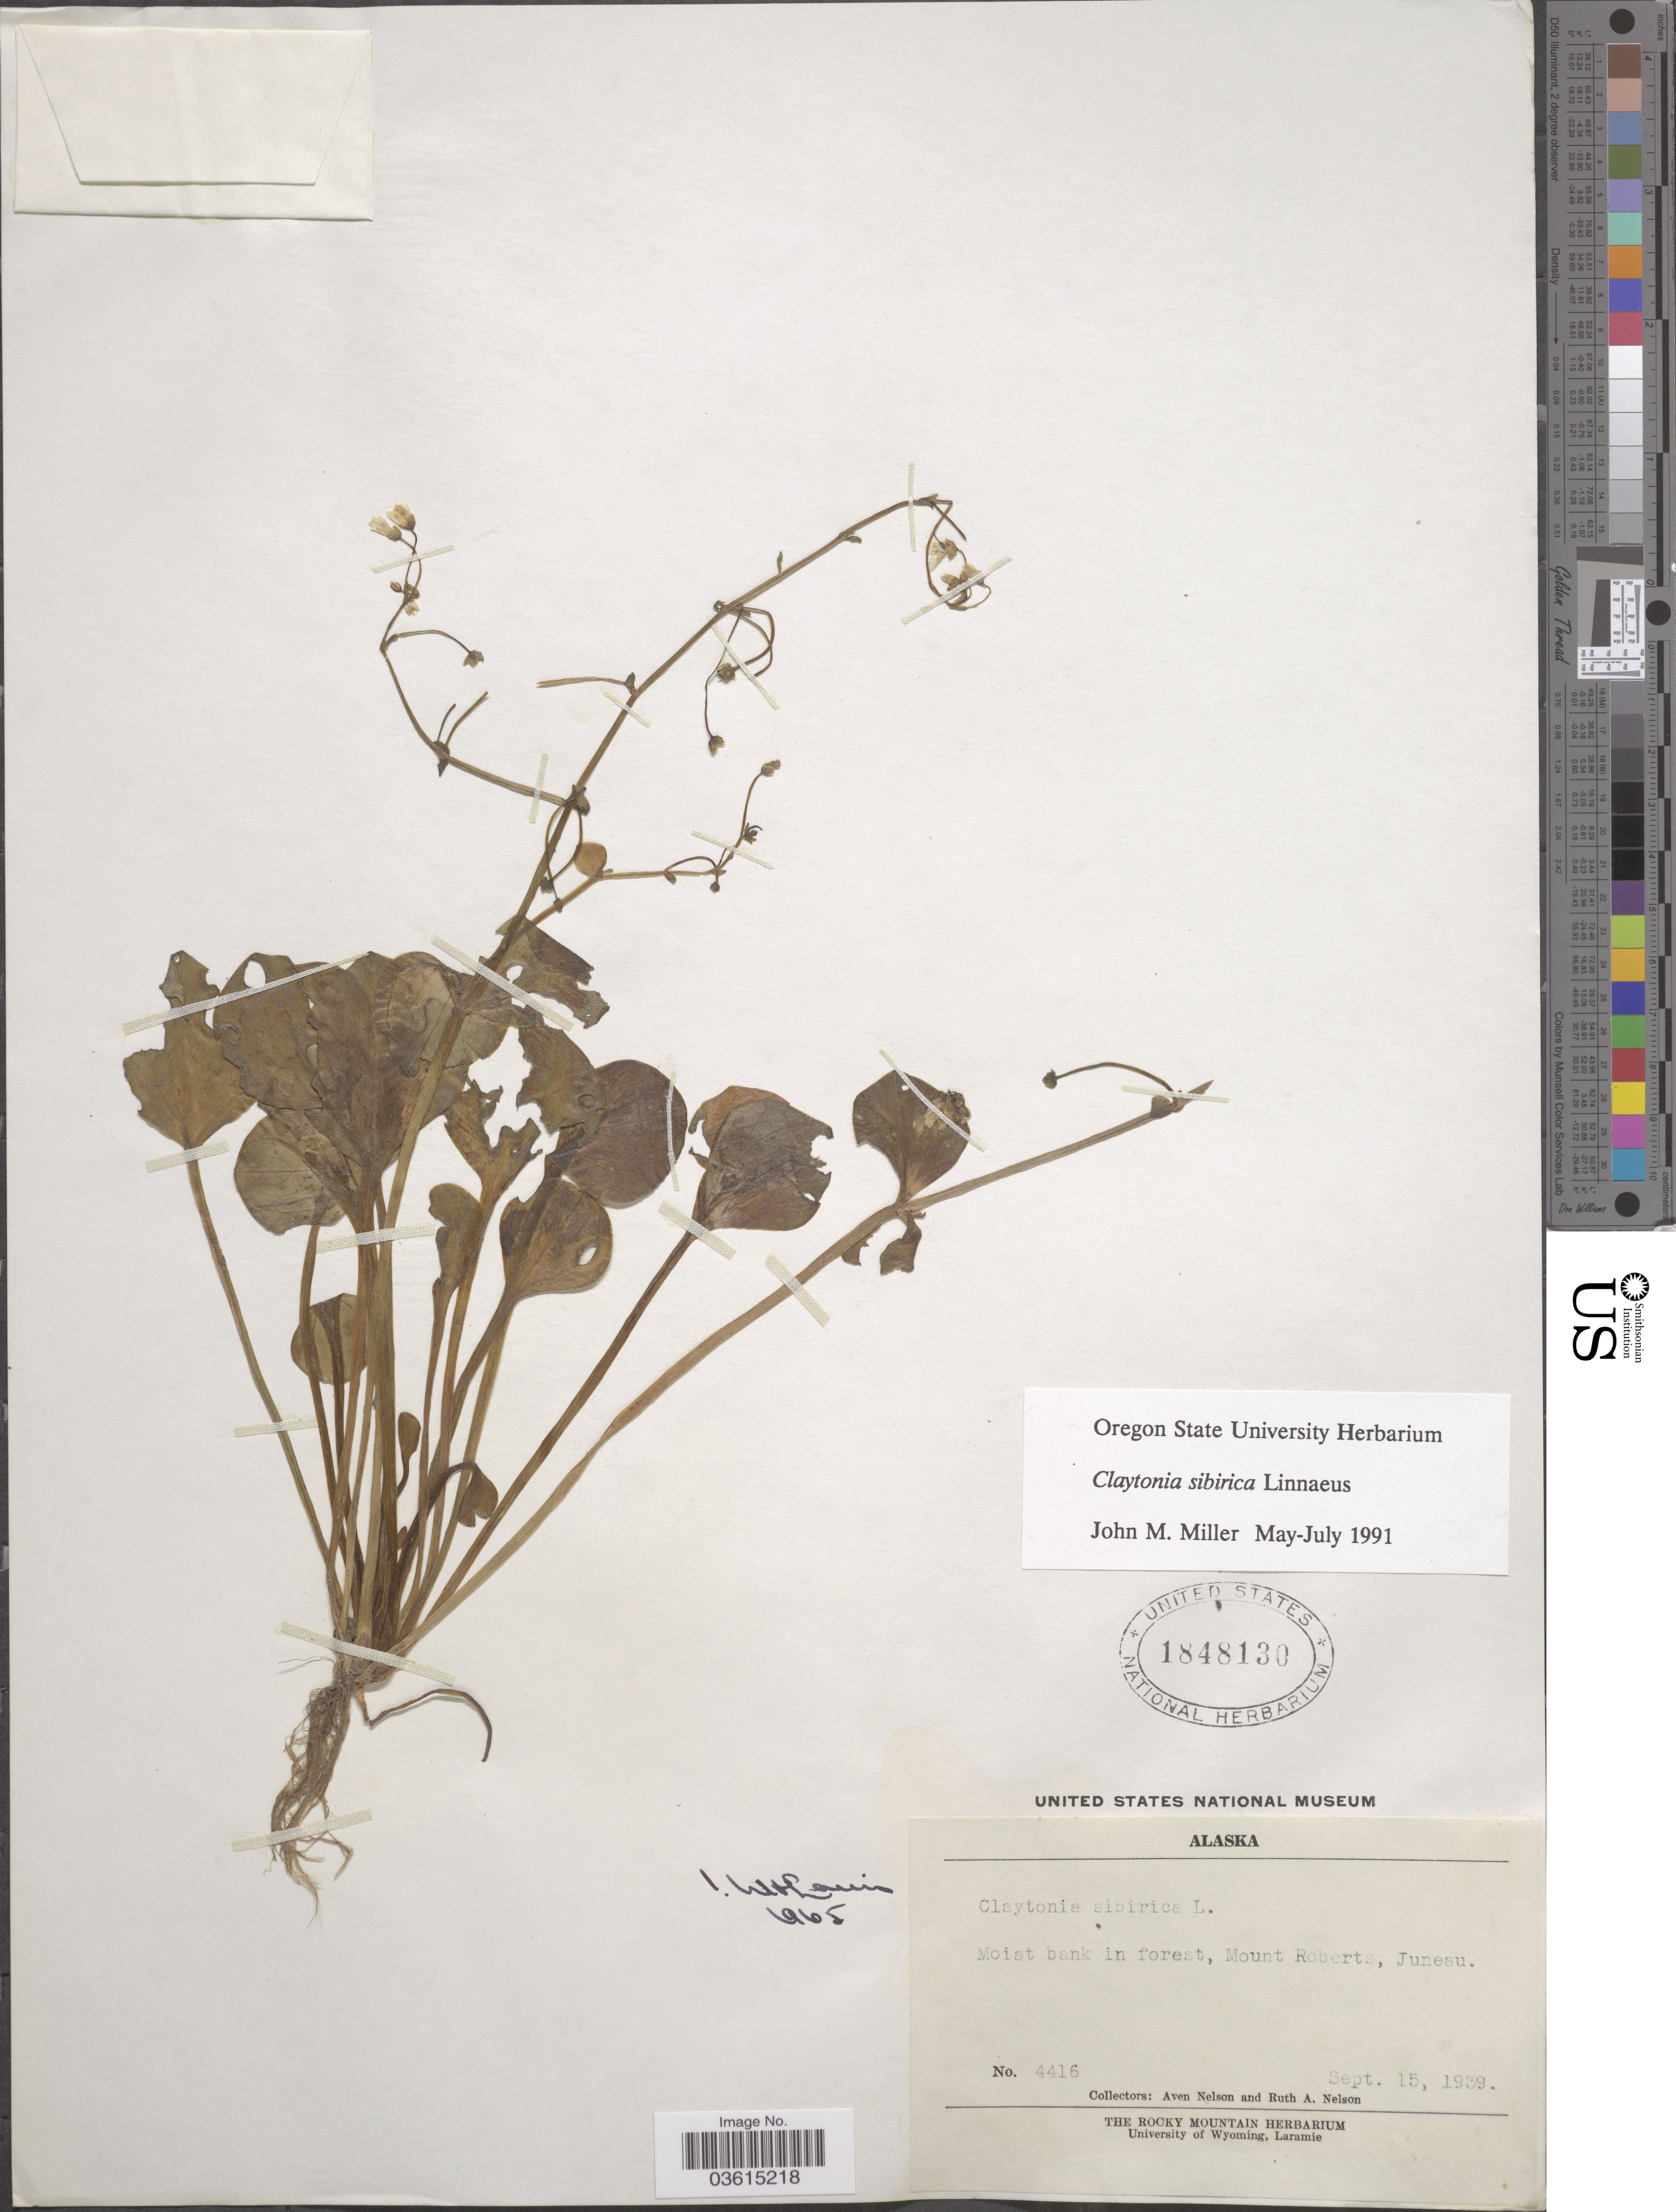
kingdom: Plantae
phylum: Tracheophyta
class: Magnoliopsida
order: Caryophyllales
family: Montiaceae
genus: Claytonia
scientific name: Claytonia sibirica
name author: L.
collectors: A. Nelson & R. A. Nelson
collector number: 4416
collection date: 1939-09-15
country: United States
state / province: Alaska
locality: Mount Roberts, Juneau.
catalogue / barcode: US 1848130